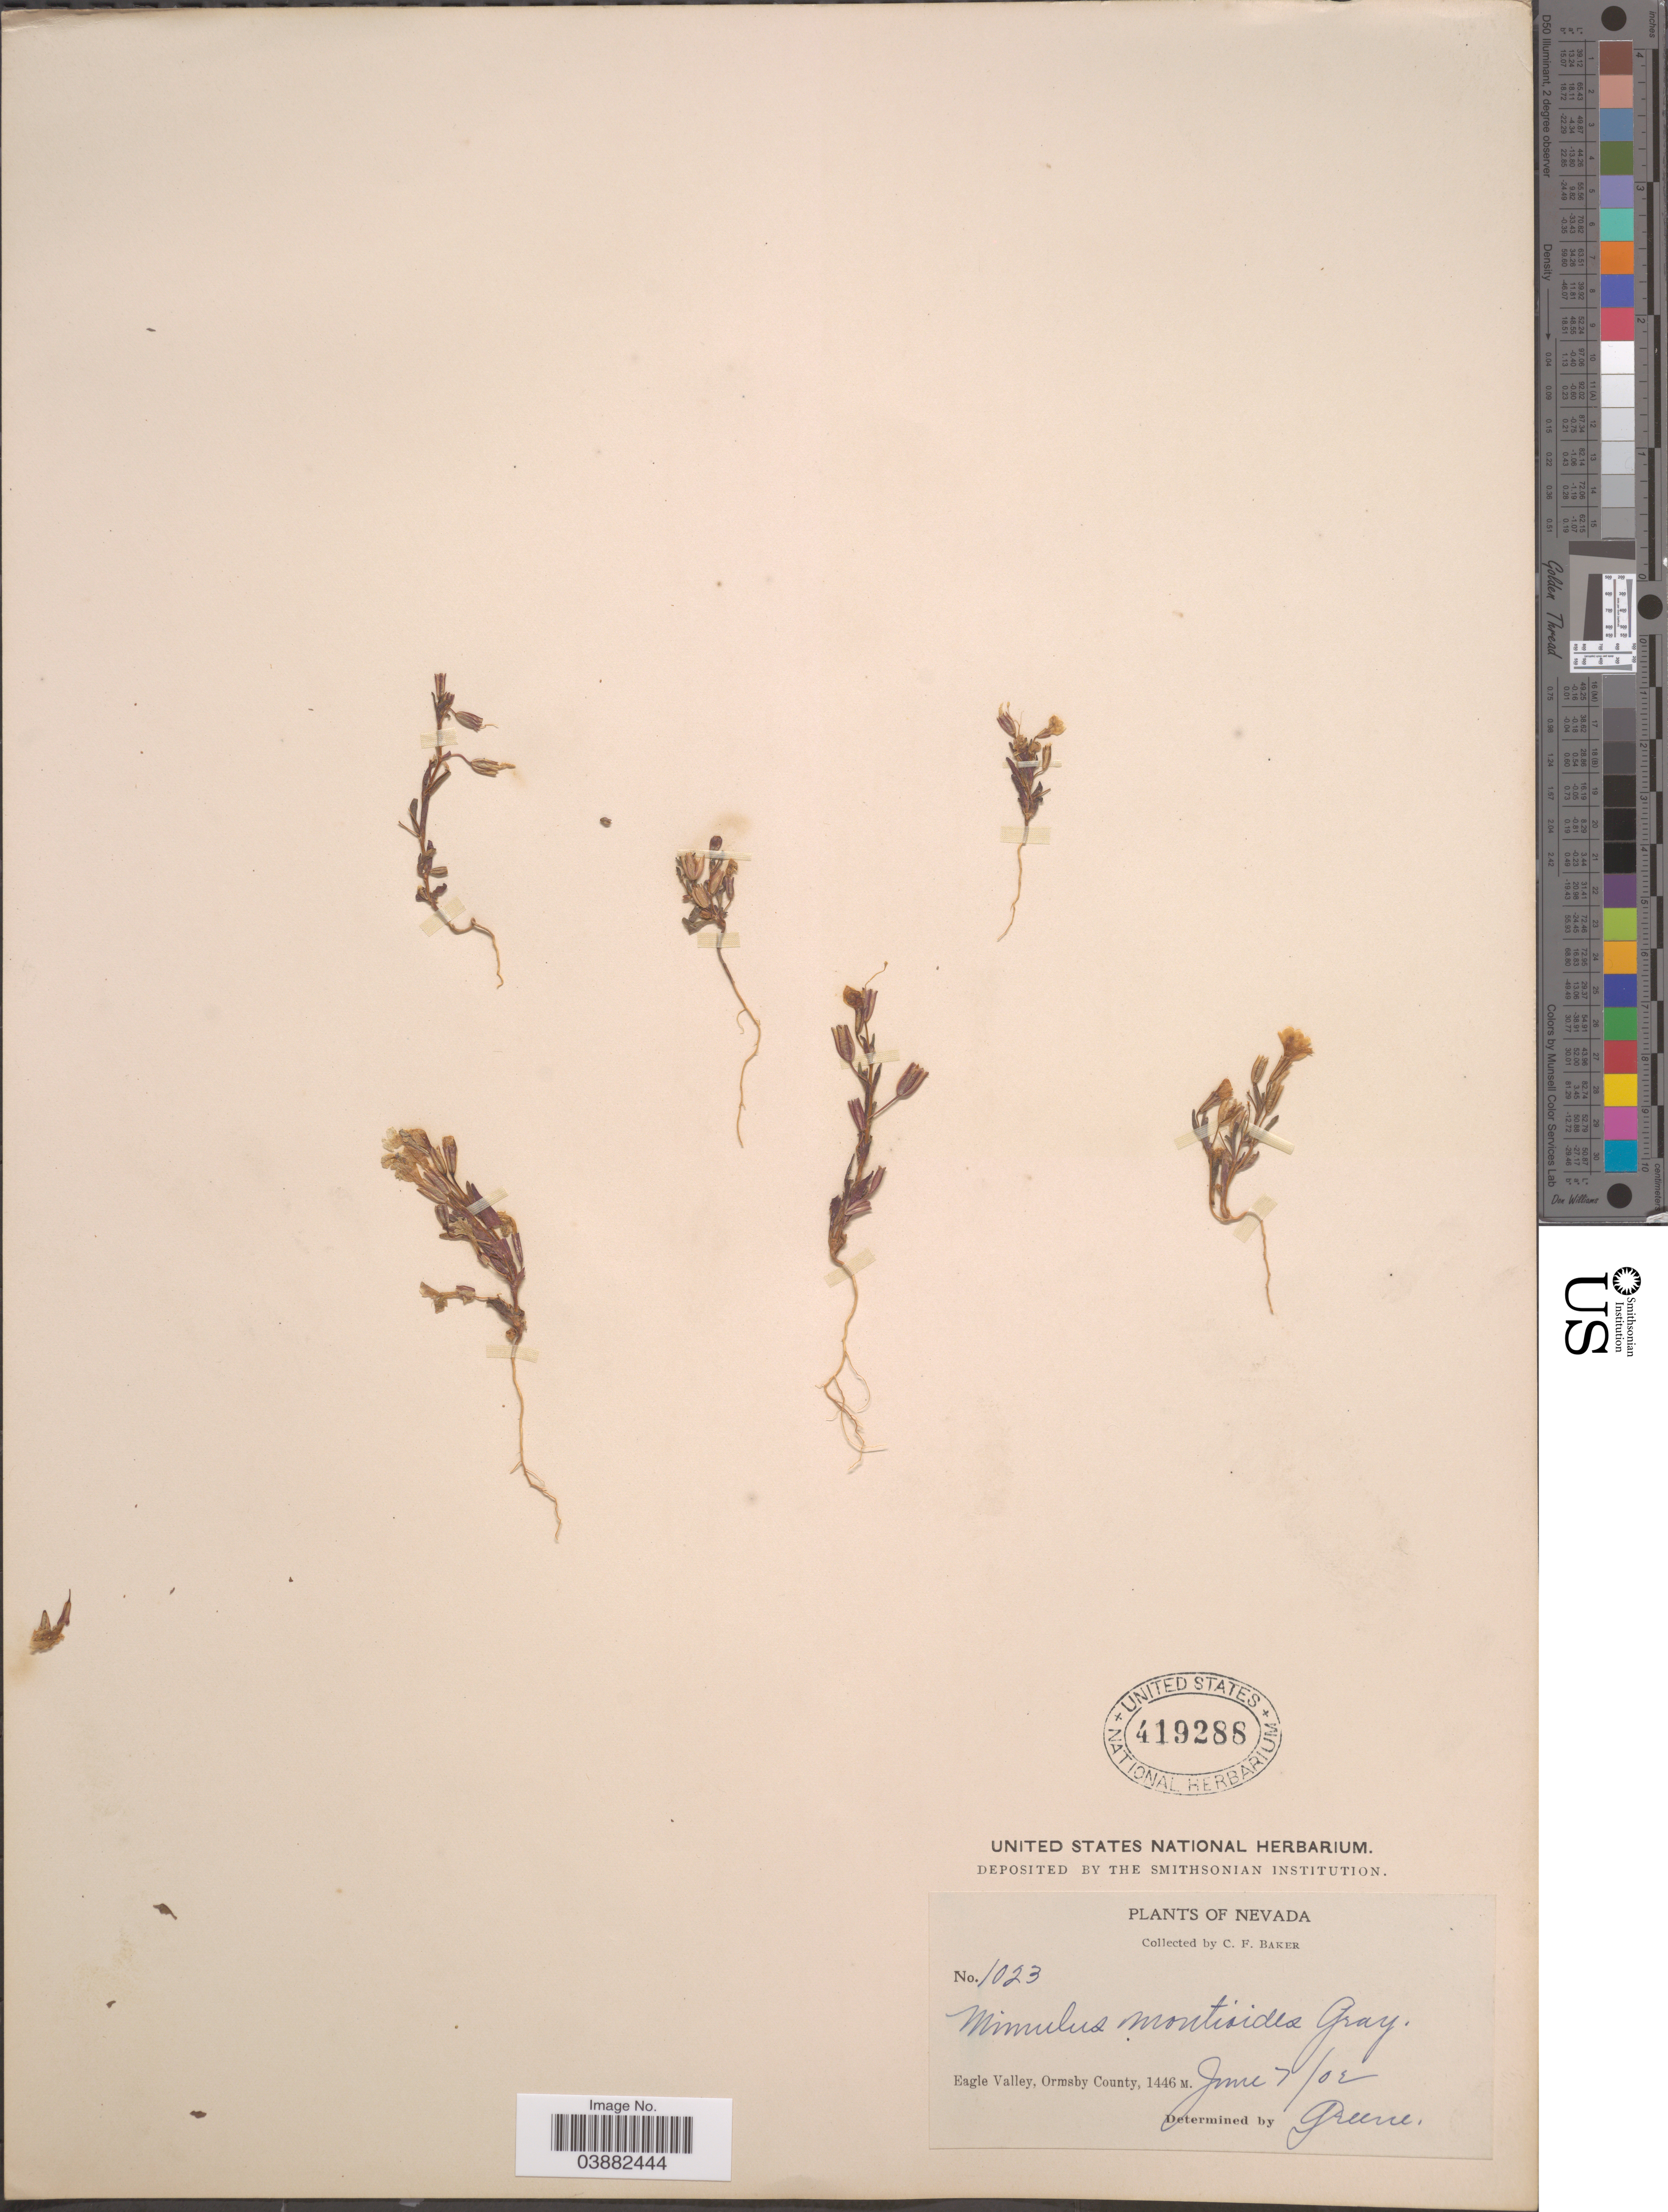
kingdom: Plantae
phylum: Tracheophyta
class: Magnoliopsida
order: Lamiales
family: Phrymaceae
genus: Mimulus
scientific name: Mimulus montioides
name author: A. Gray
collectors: C. F. Baker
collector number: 1023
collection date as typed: Transcribed d/m/y: 7/6/2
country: United States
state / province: Nevada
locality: Eagle Valley, Ormsby County.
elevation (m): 1446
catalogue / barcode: US 419288